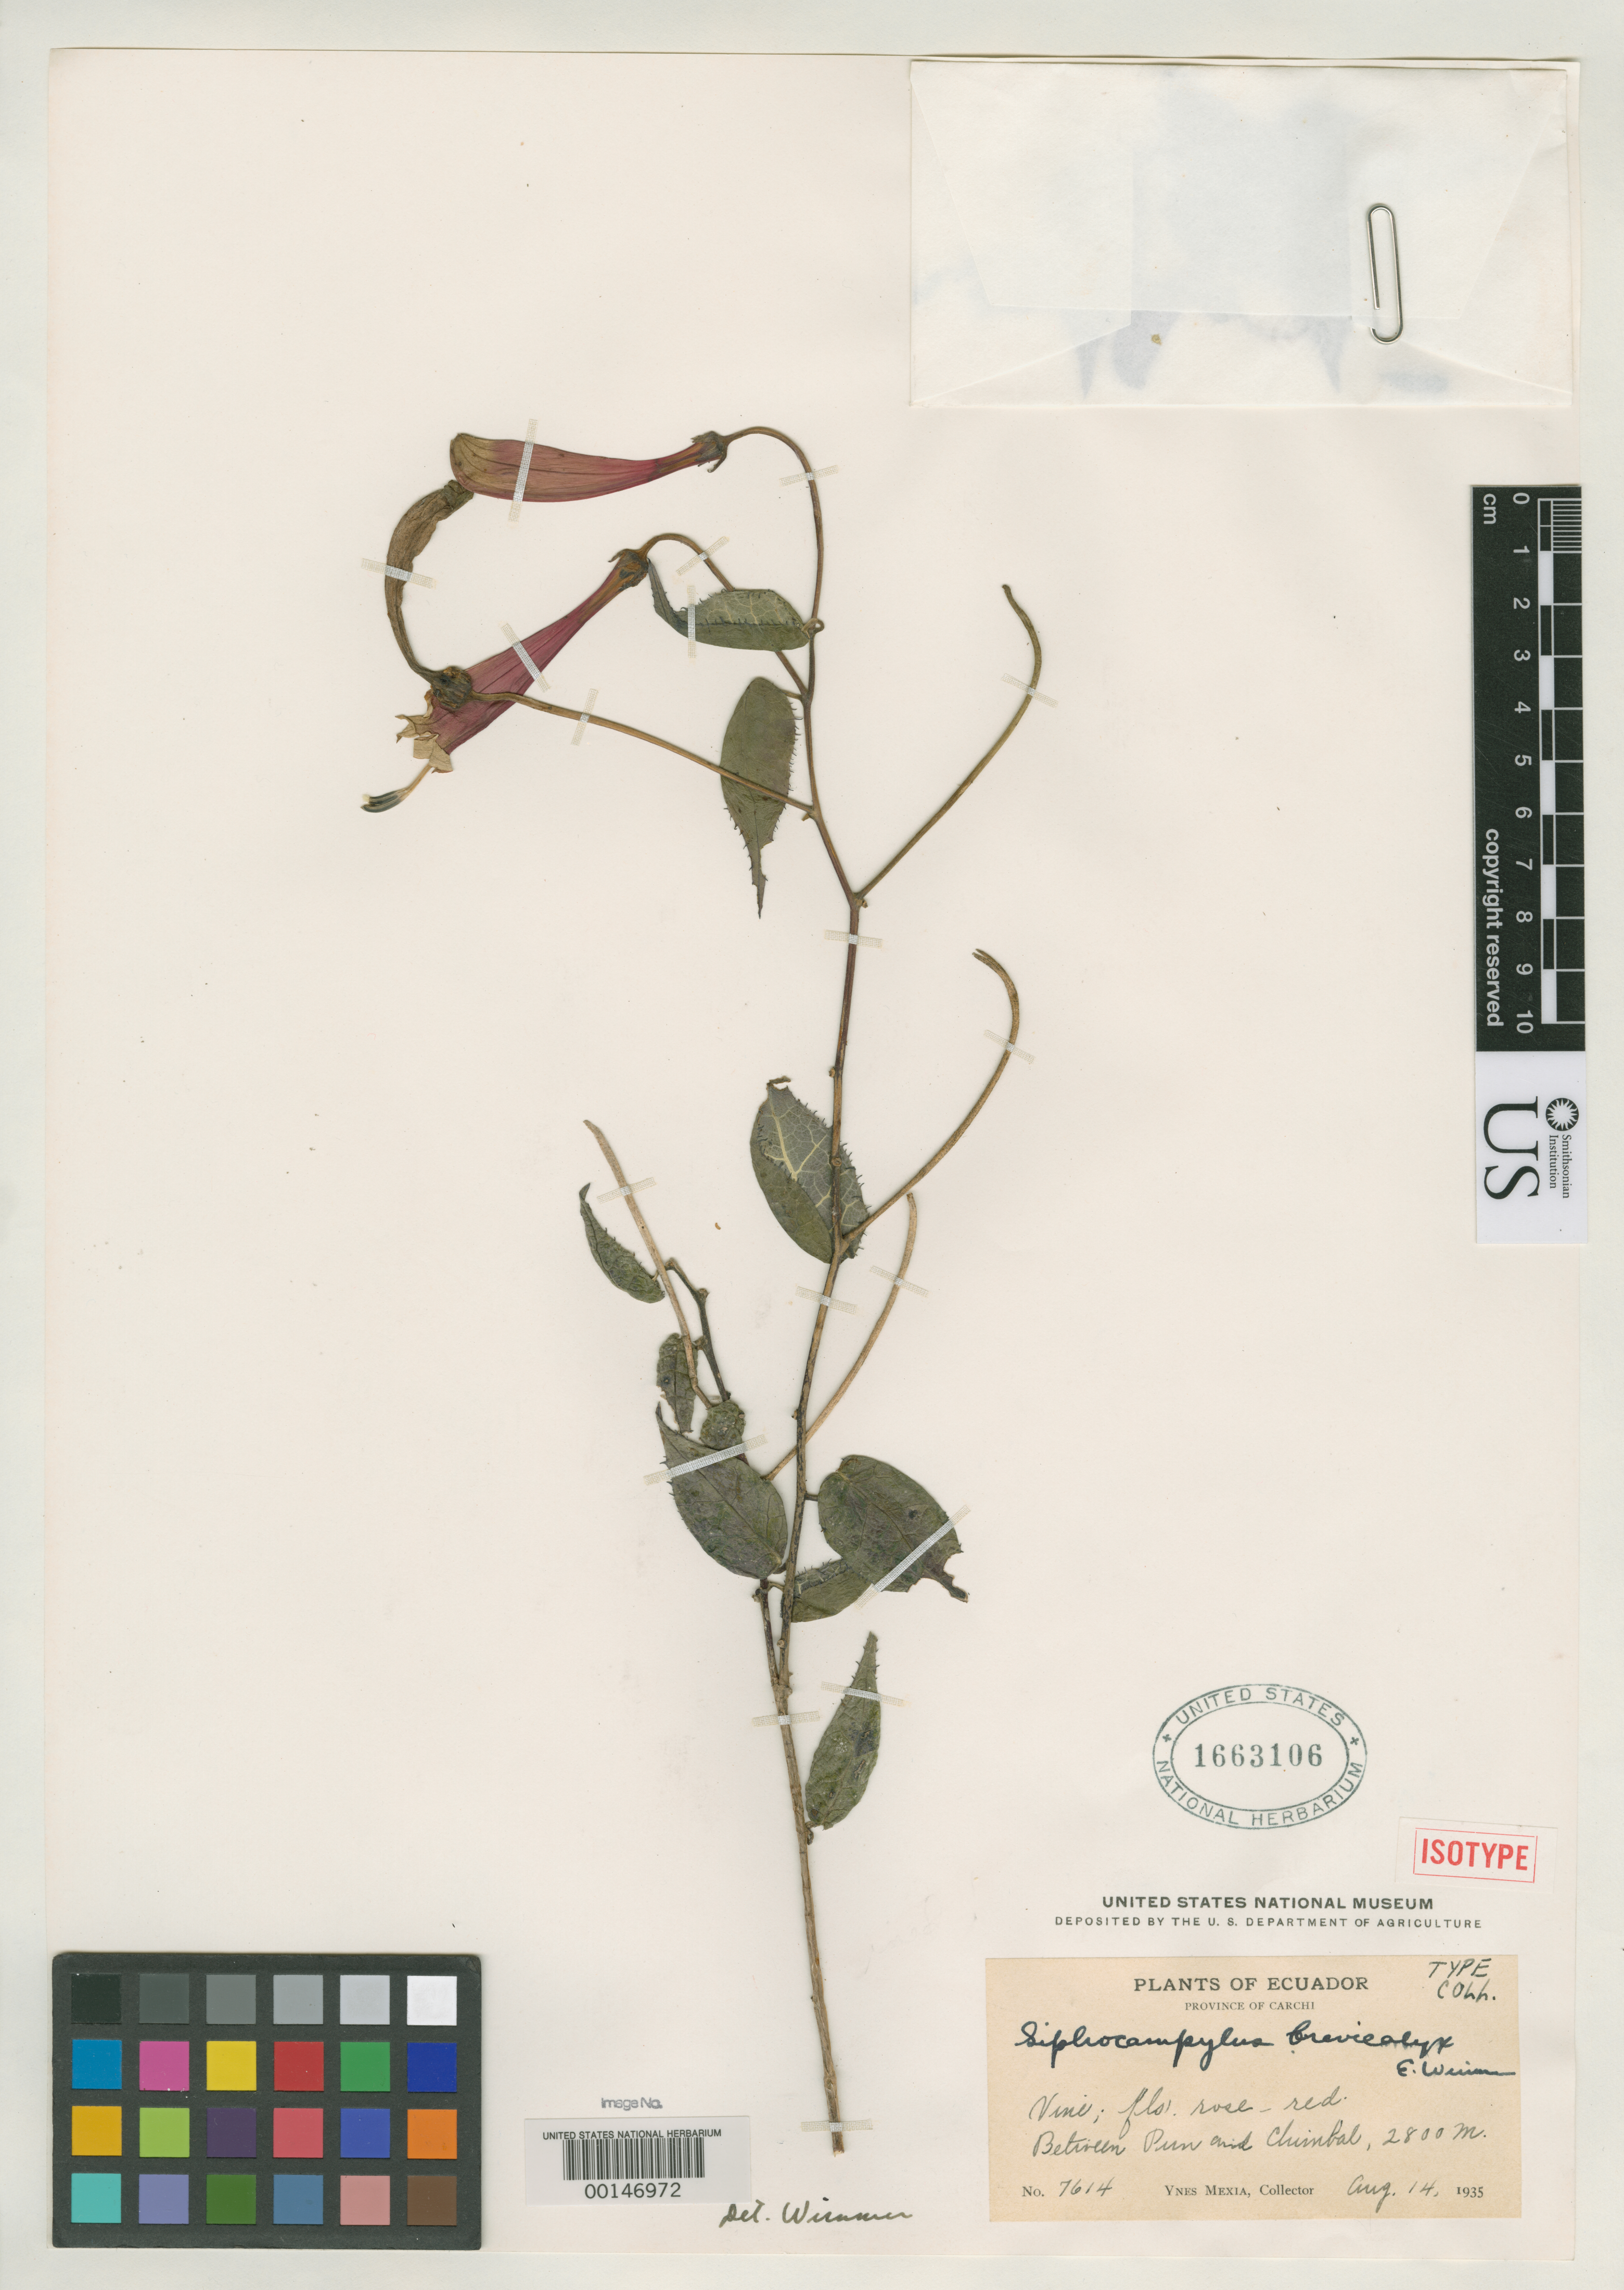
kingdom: Plantae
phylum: Tracheophyta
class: Magnoliopsida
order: Asterales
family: Campanulaceae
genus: Siphocampylus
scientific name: Siphocampylus brevicalyx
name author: E. Wimm.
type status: Isotype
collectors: Y. Mexia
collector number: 7614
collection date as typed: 1935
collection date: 1935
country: Ecuador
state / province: Carchi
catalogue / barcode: US 1663106